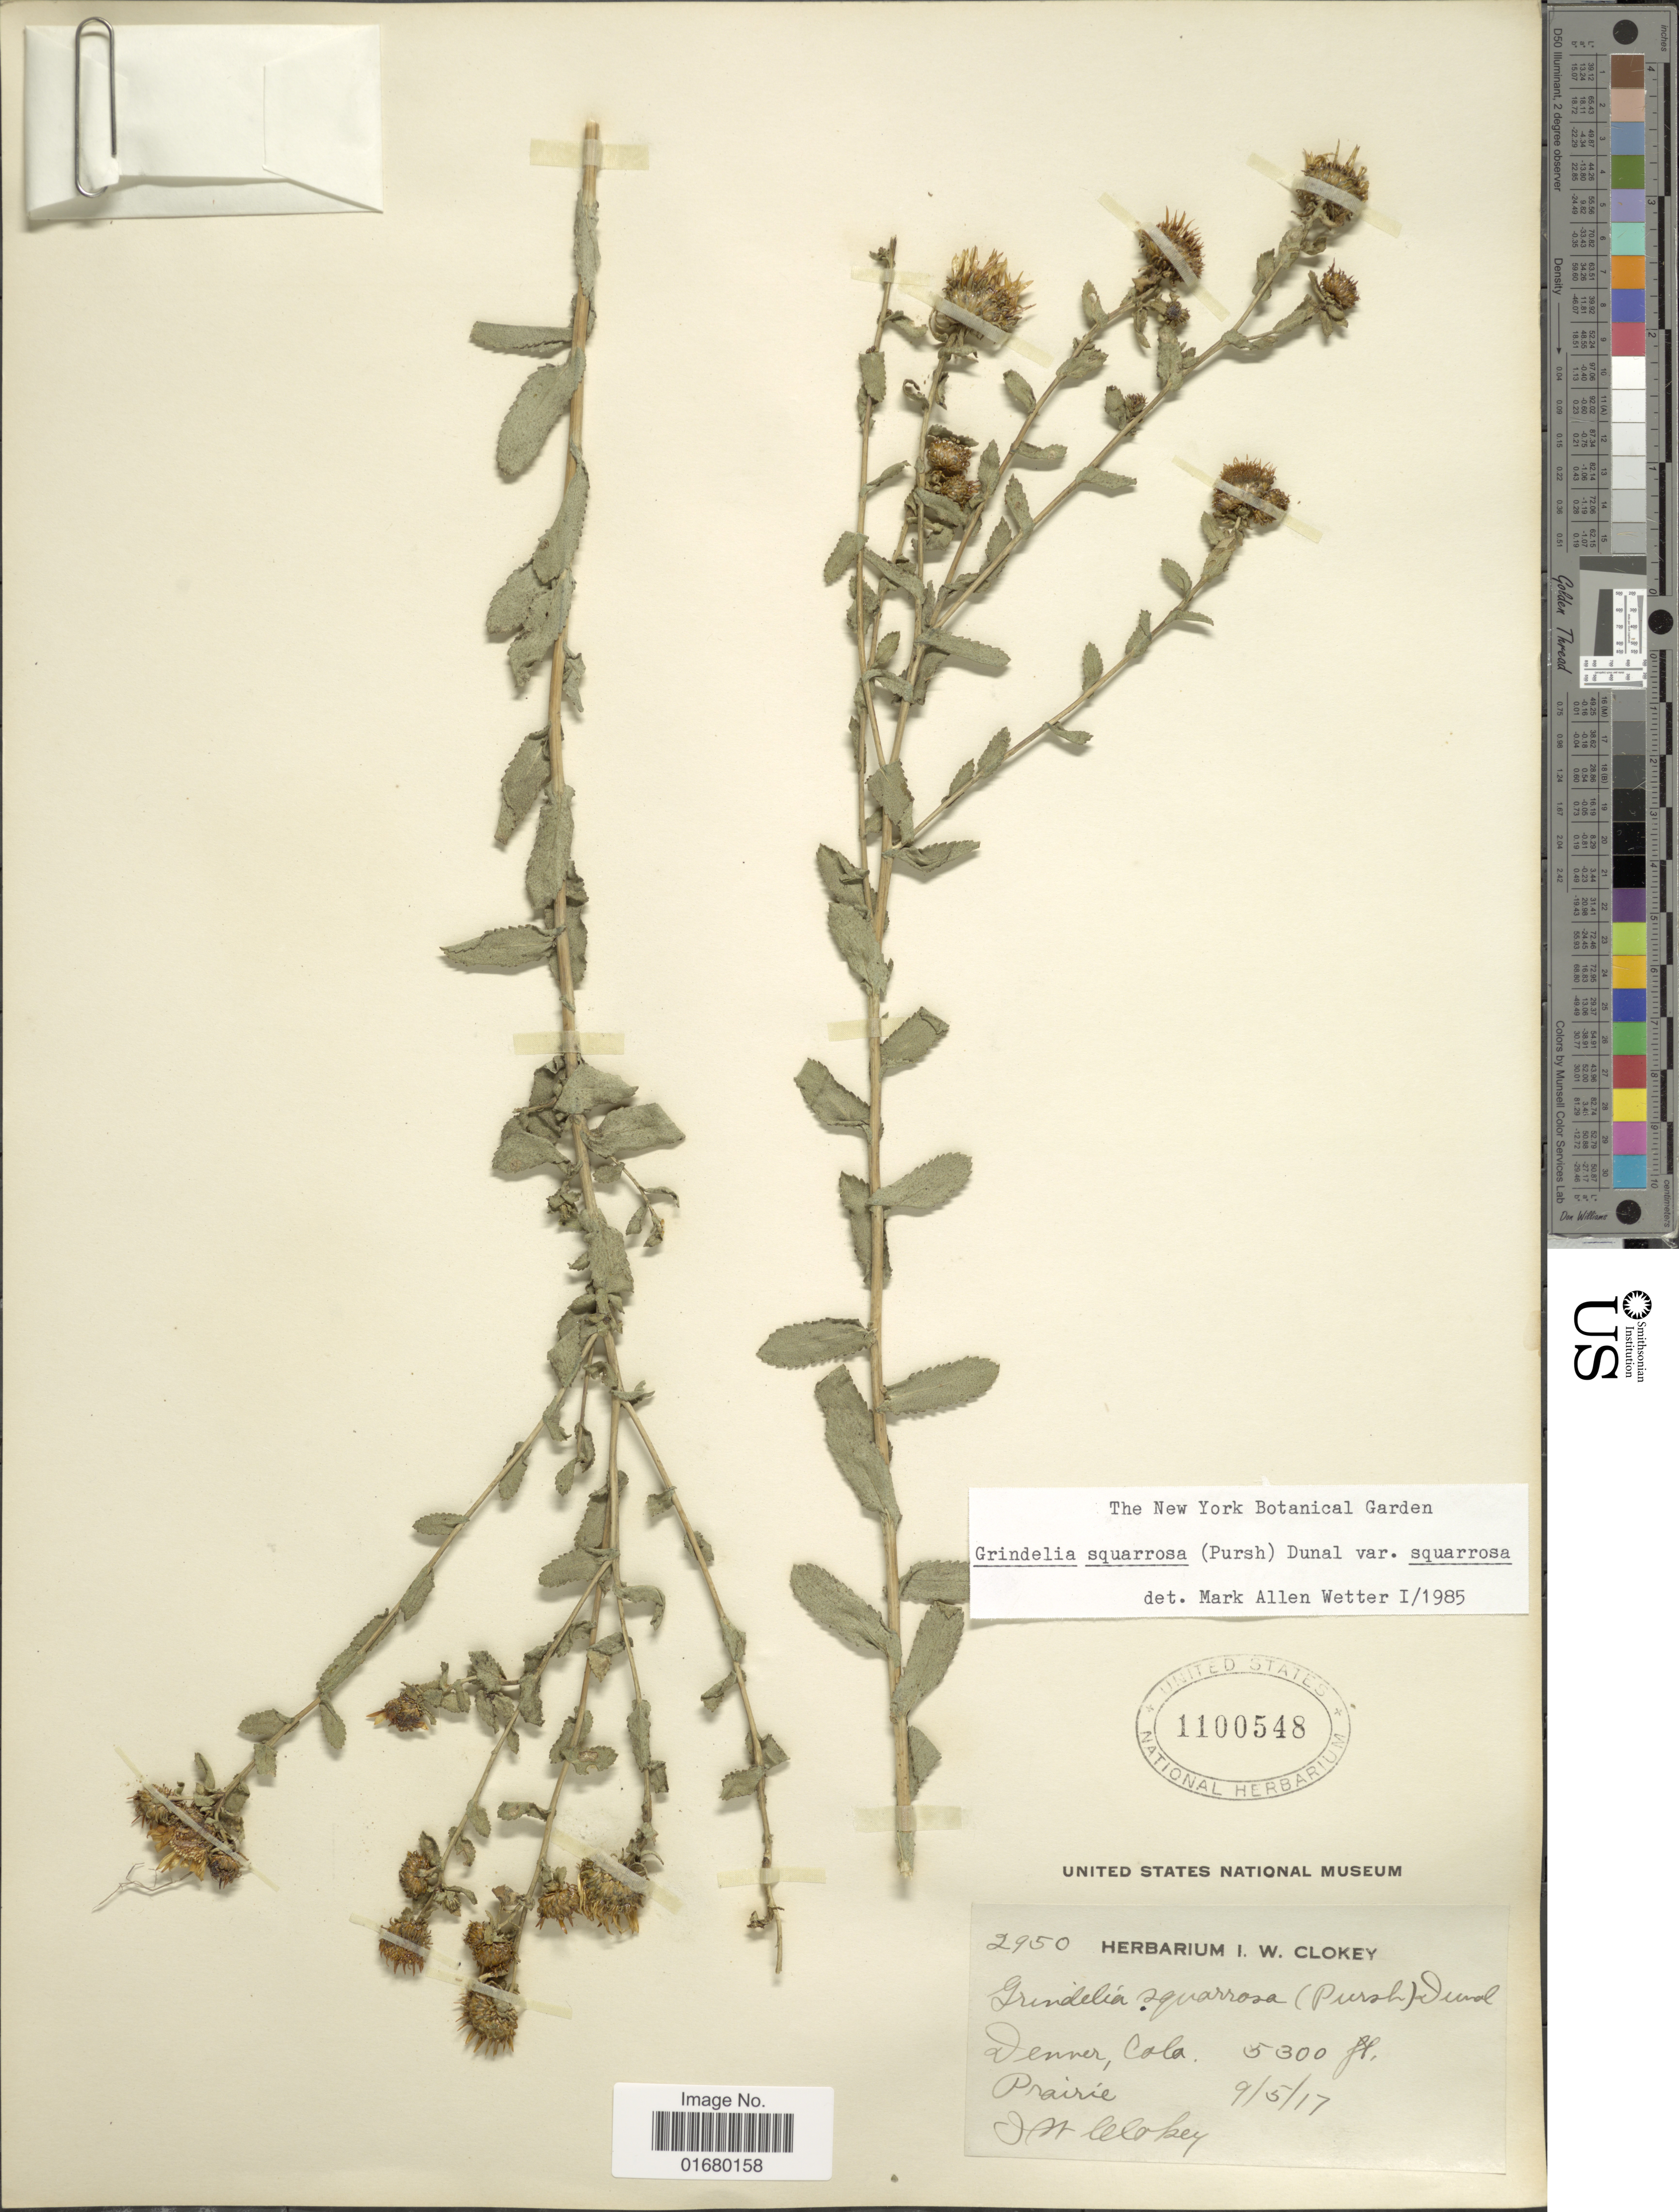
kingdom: Plantae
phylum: Tracheophyta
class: Magnoliopsida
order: Asterales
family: Asteraceae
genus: Grindelia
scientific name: Grindelia squarrosa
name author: (Pursh) Dunal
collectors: I. W. Clokey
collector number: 2950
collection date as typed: Transcribed d/m/y: 5/9/17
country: United States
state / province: Colorado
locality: Denver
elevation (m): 1615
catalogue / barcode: US 110058